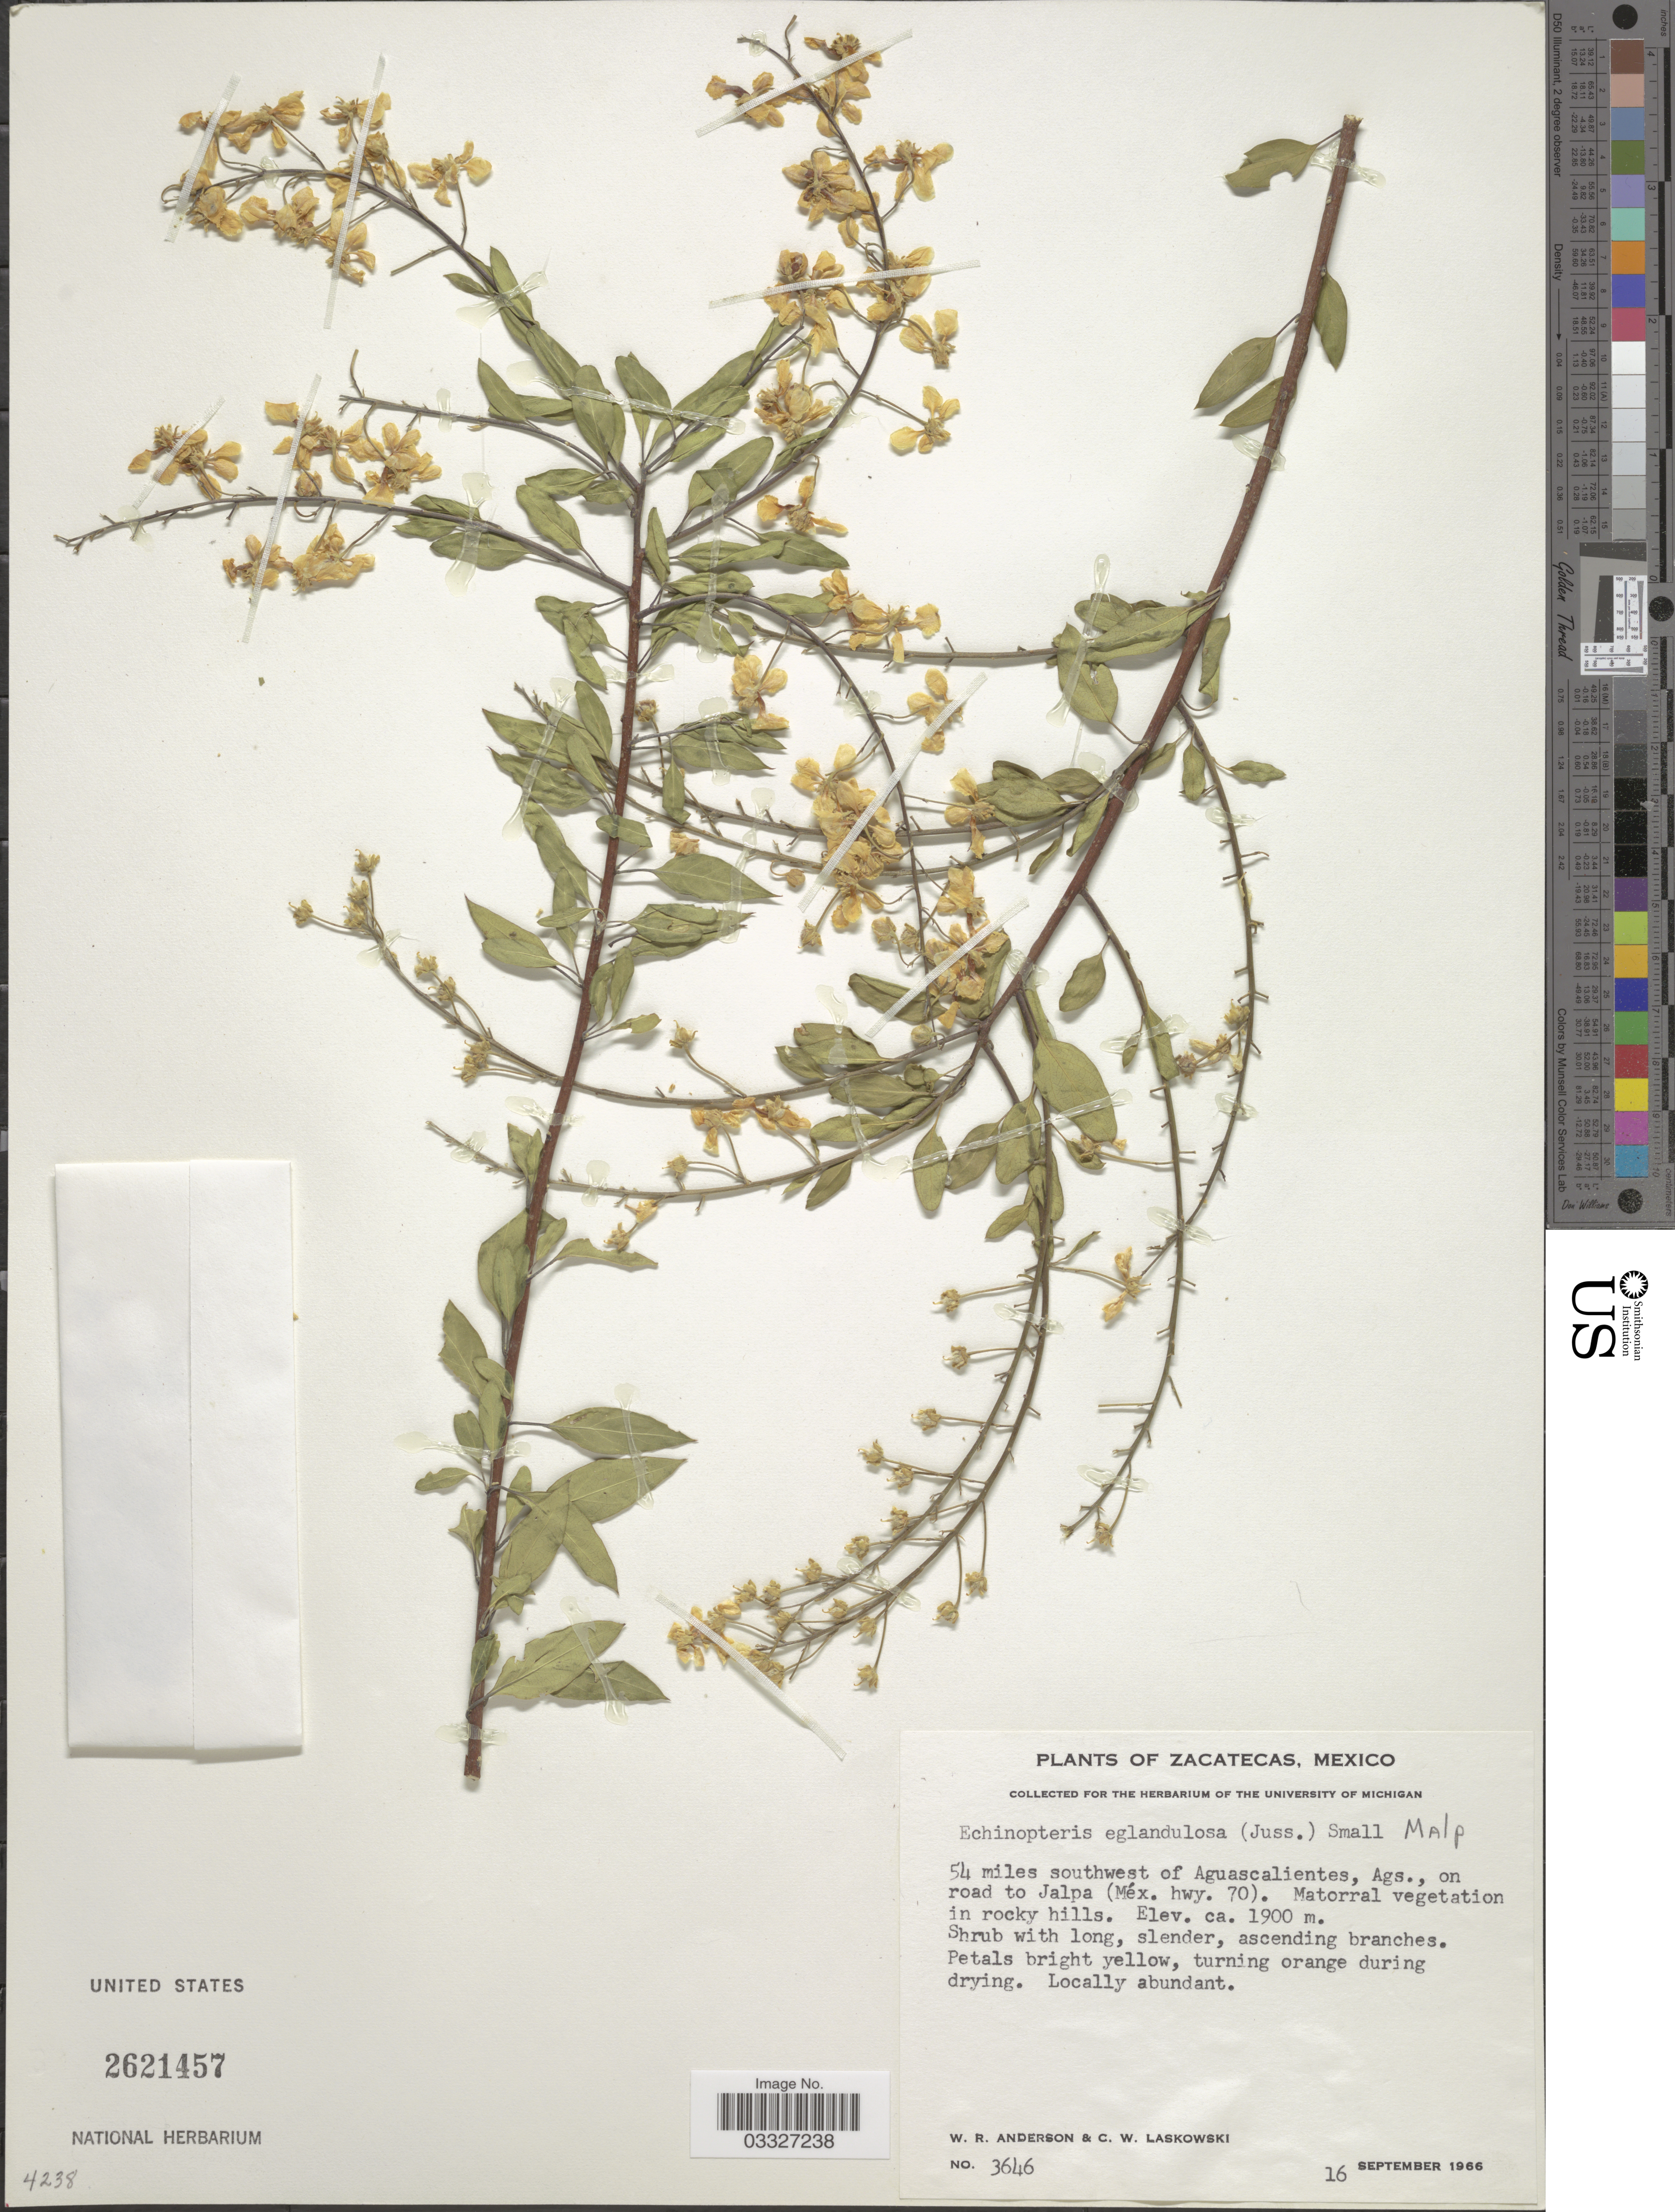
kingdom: Plantae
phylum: Tracheophyta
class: Magnoliopsida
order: Malpighiales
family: Malpighiaceae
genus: Echinopterys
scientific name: Echinopterys eglandulosa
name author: (A. Juss.) Small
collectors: W. Anderson & C. Laskowski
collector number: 3646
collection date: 1966-09-16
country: Mexico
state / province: Aguascalientes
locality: Zacatecas [unsure placement] 54 miles southwest of Aguacalientes, Ags., on road to Jalpa (Méx. hwy. 70).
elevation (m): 1900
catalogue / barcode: US 2621457